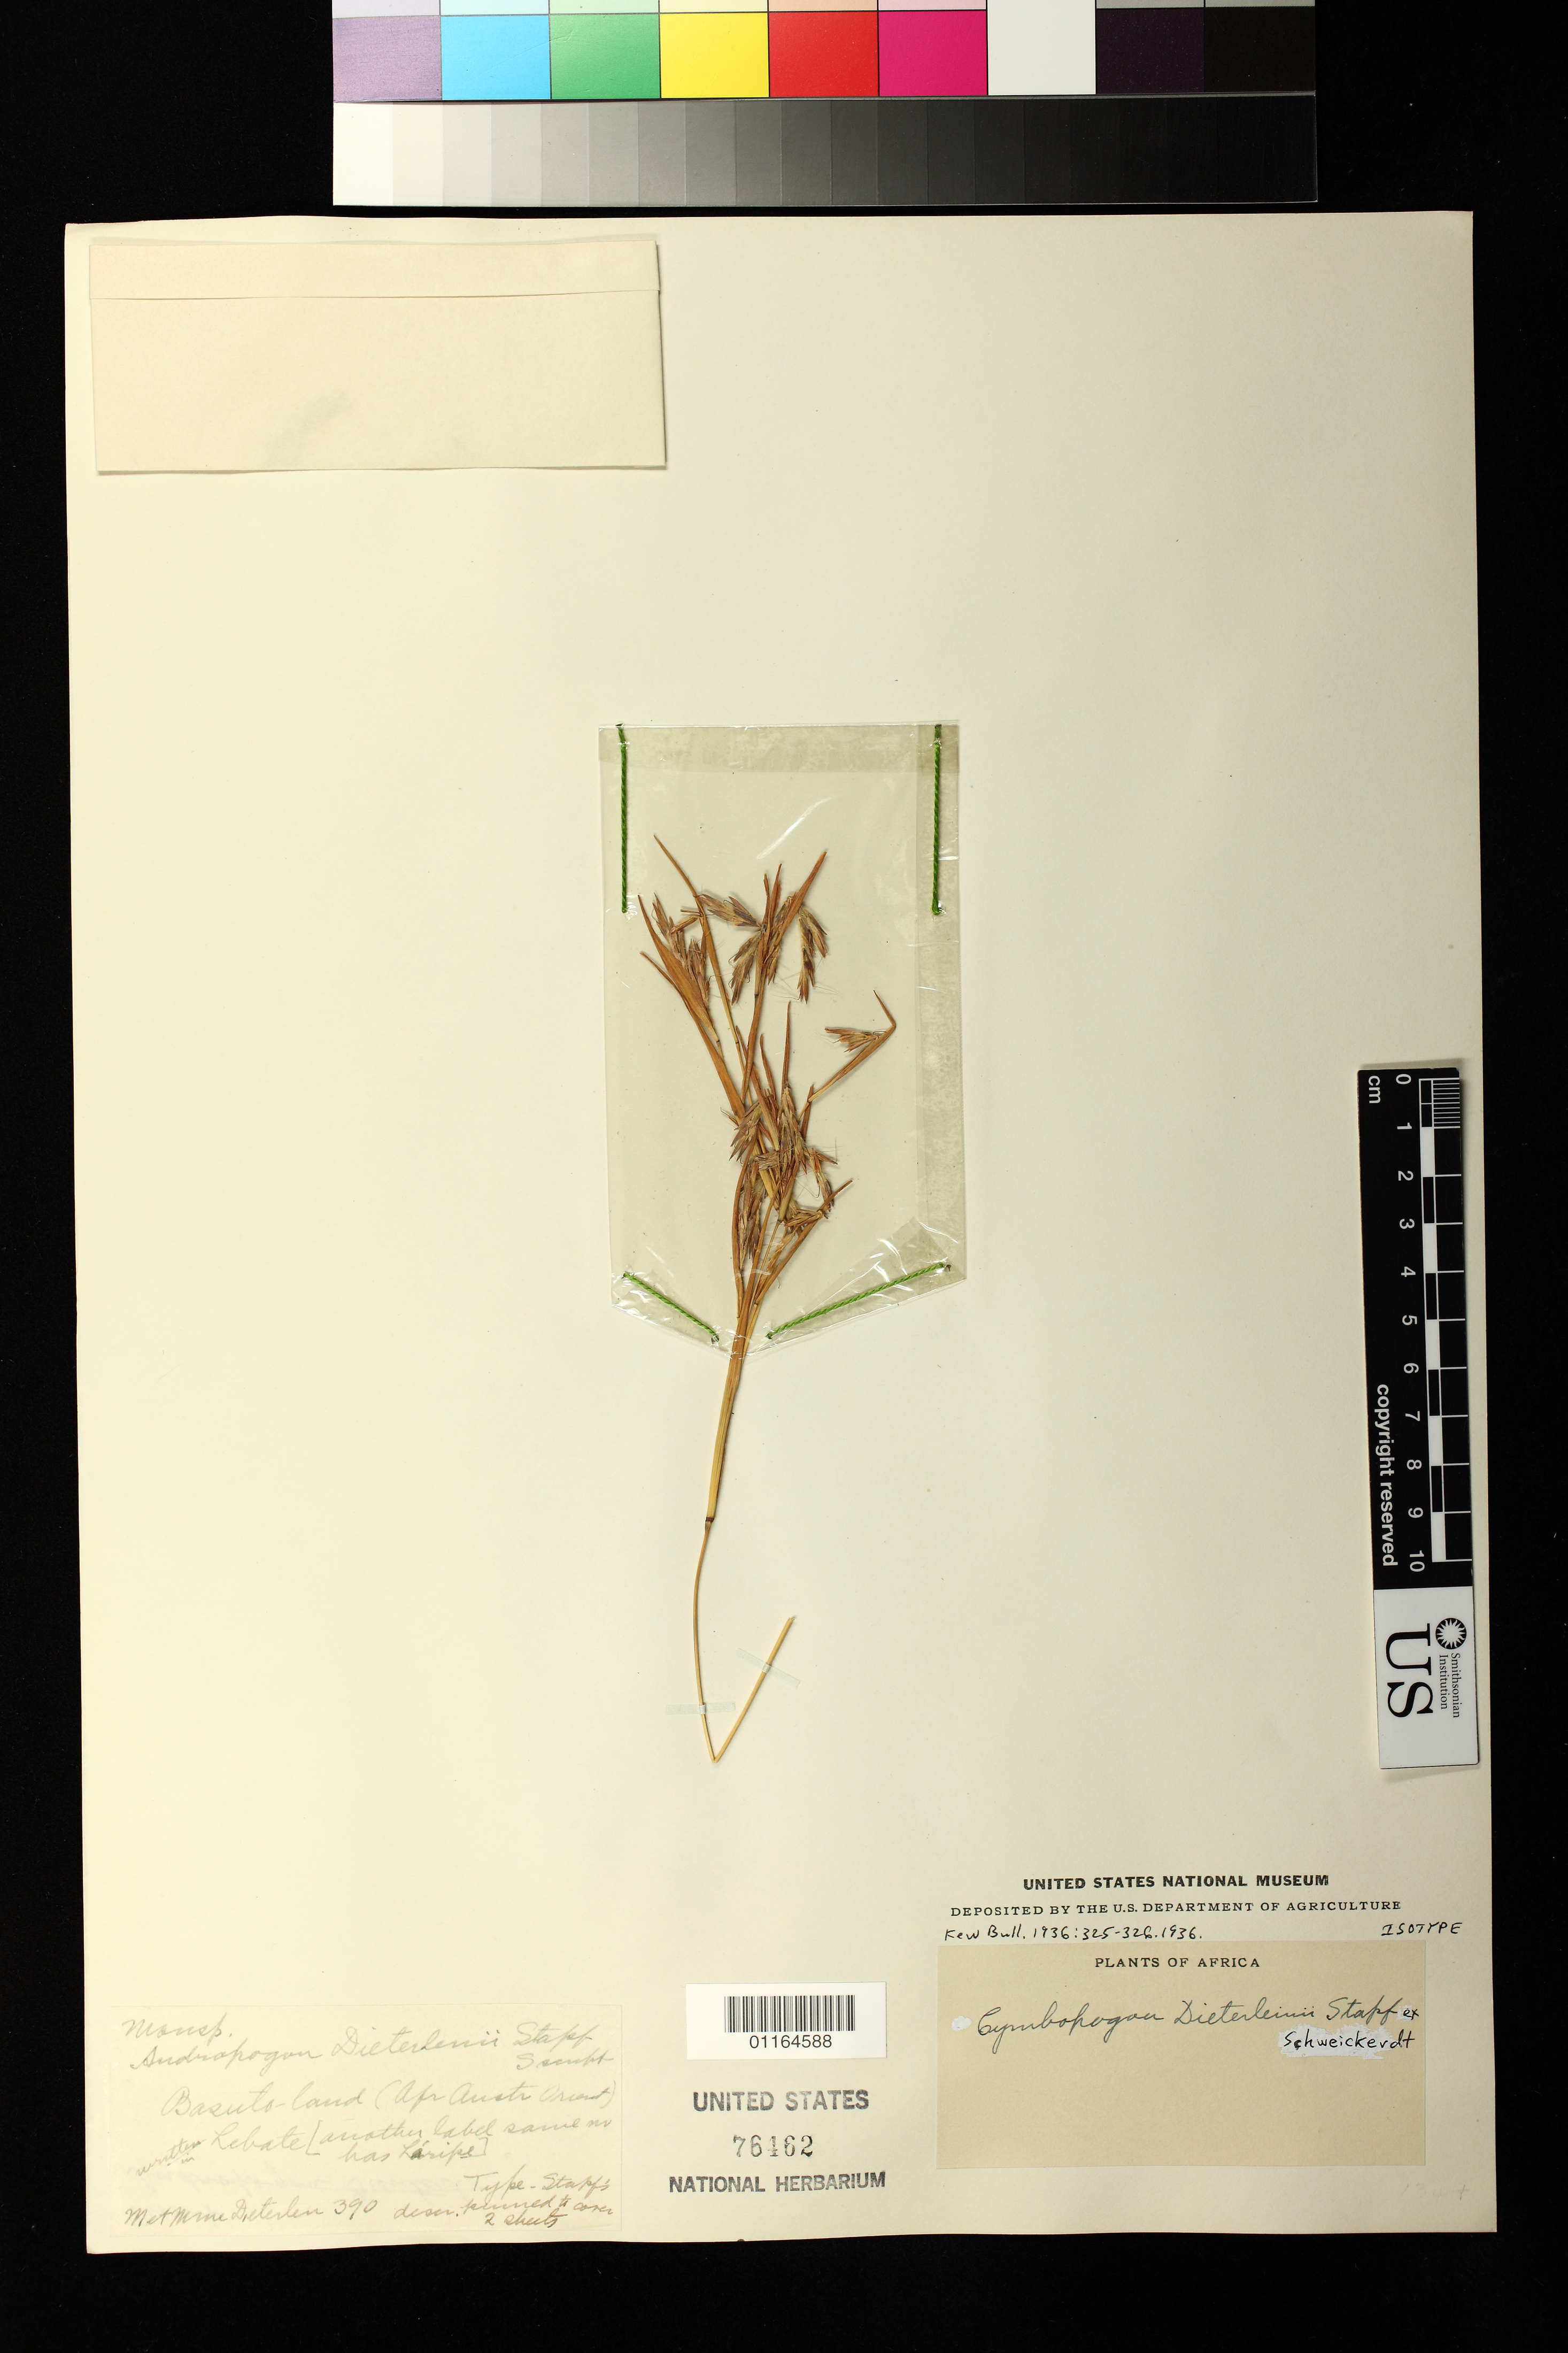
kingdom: Plantae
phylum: Tracheophyta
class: Liliopsida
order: Poales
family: Poaceae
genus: Andropogon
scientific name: Andropogon dieterleniae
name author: Stapf ex E. Phillips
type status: Possible Type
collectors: H. Dieterlen & A. Dieterlen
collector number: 390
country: Lesotho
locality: Léribé (Basuto-Land)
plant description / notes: Label altered, portion of original annotation obscured and overwritten (S.F. Smith script).; Phillips (1917), validly publishing (by providing a brief description) this taxon as "Andropogon Dieterlenii Stapf", cites collection as "A. Dieterlen, 390b". Schweickerdt (1936), providing a full Latin description (but apparently dismissing Phillips' publication as a nomen nudum and intending to validate this taxon as "Cymbopogon Dieterlenii Stapf ex Phillips") explicitly cites as "type" Dieterlen 390.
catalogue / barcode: US 76462